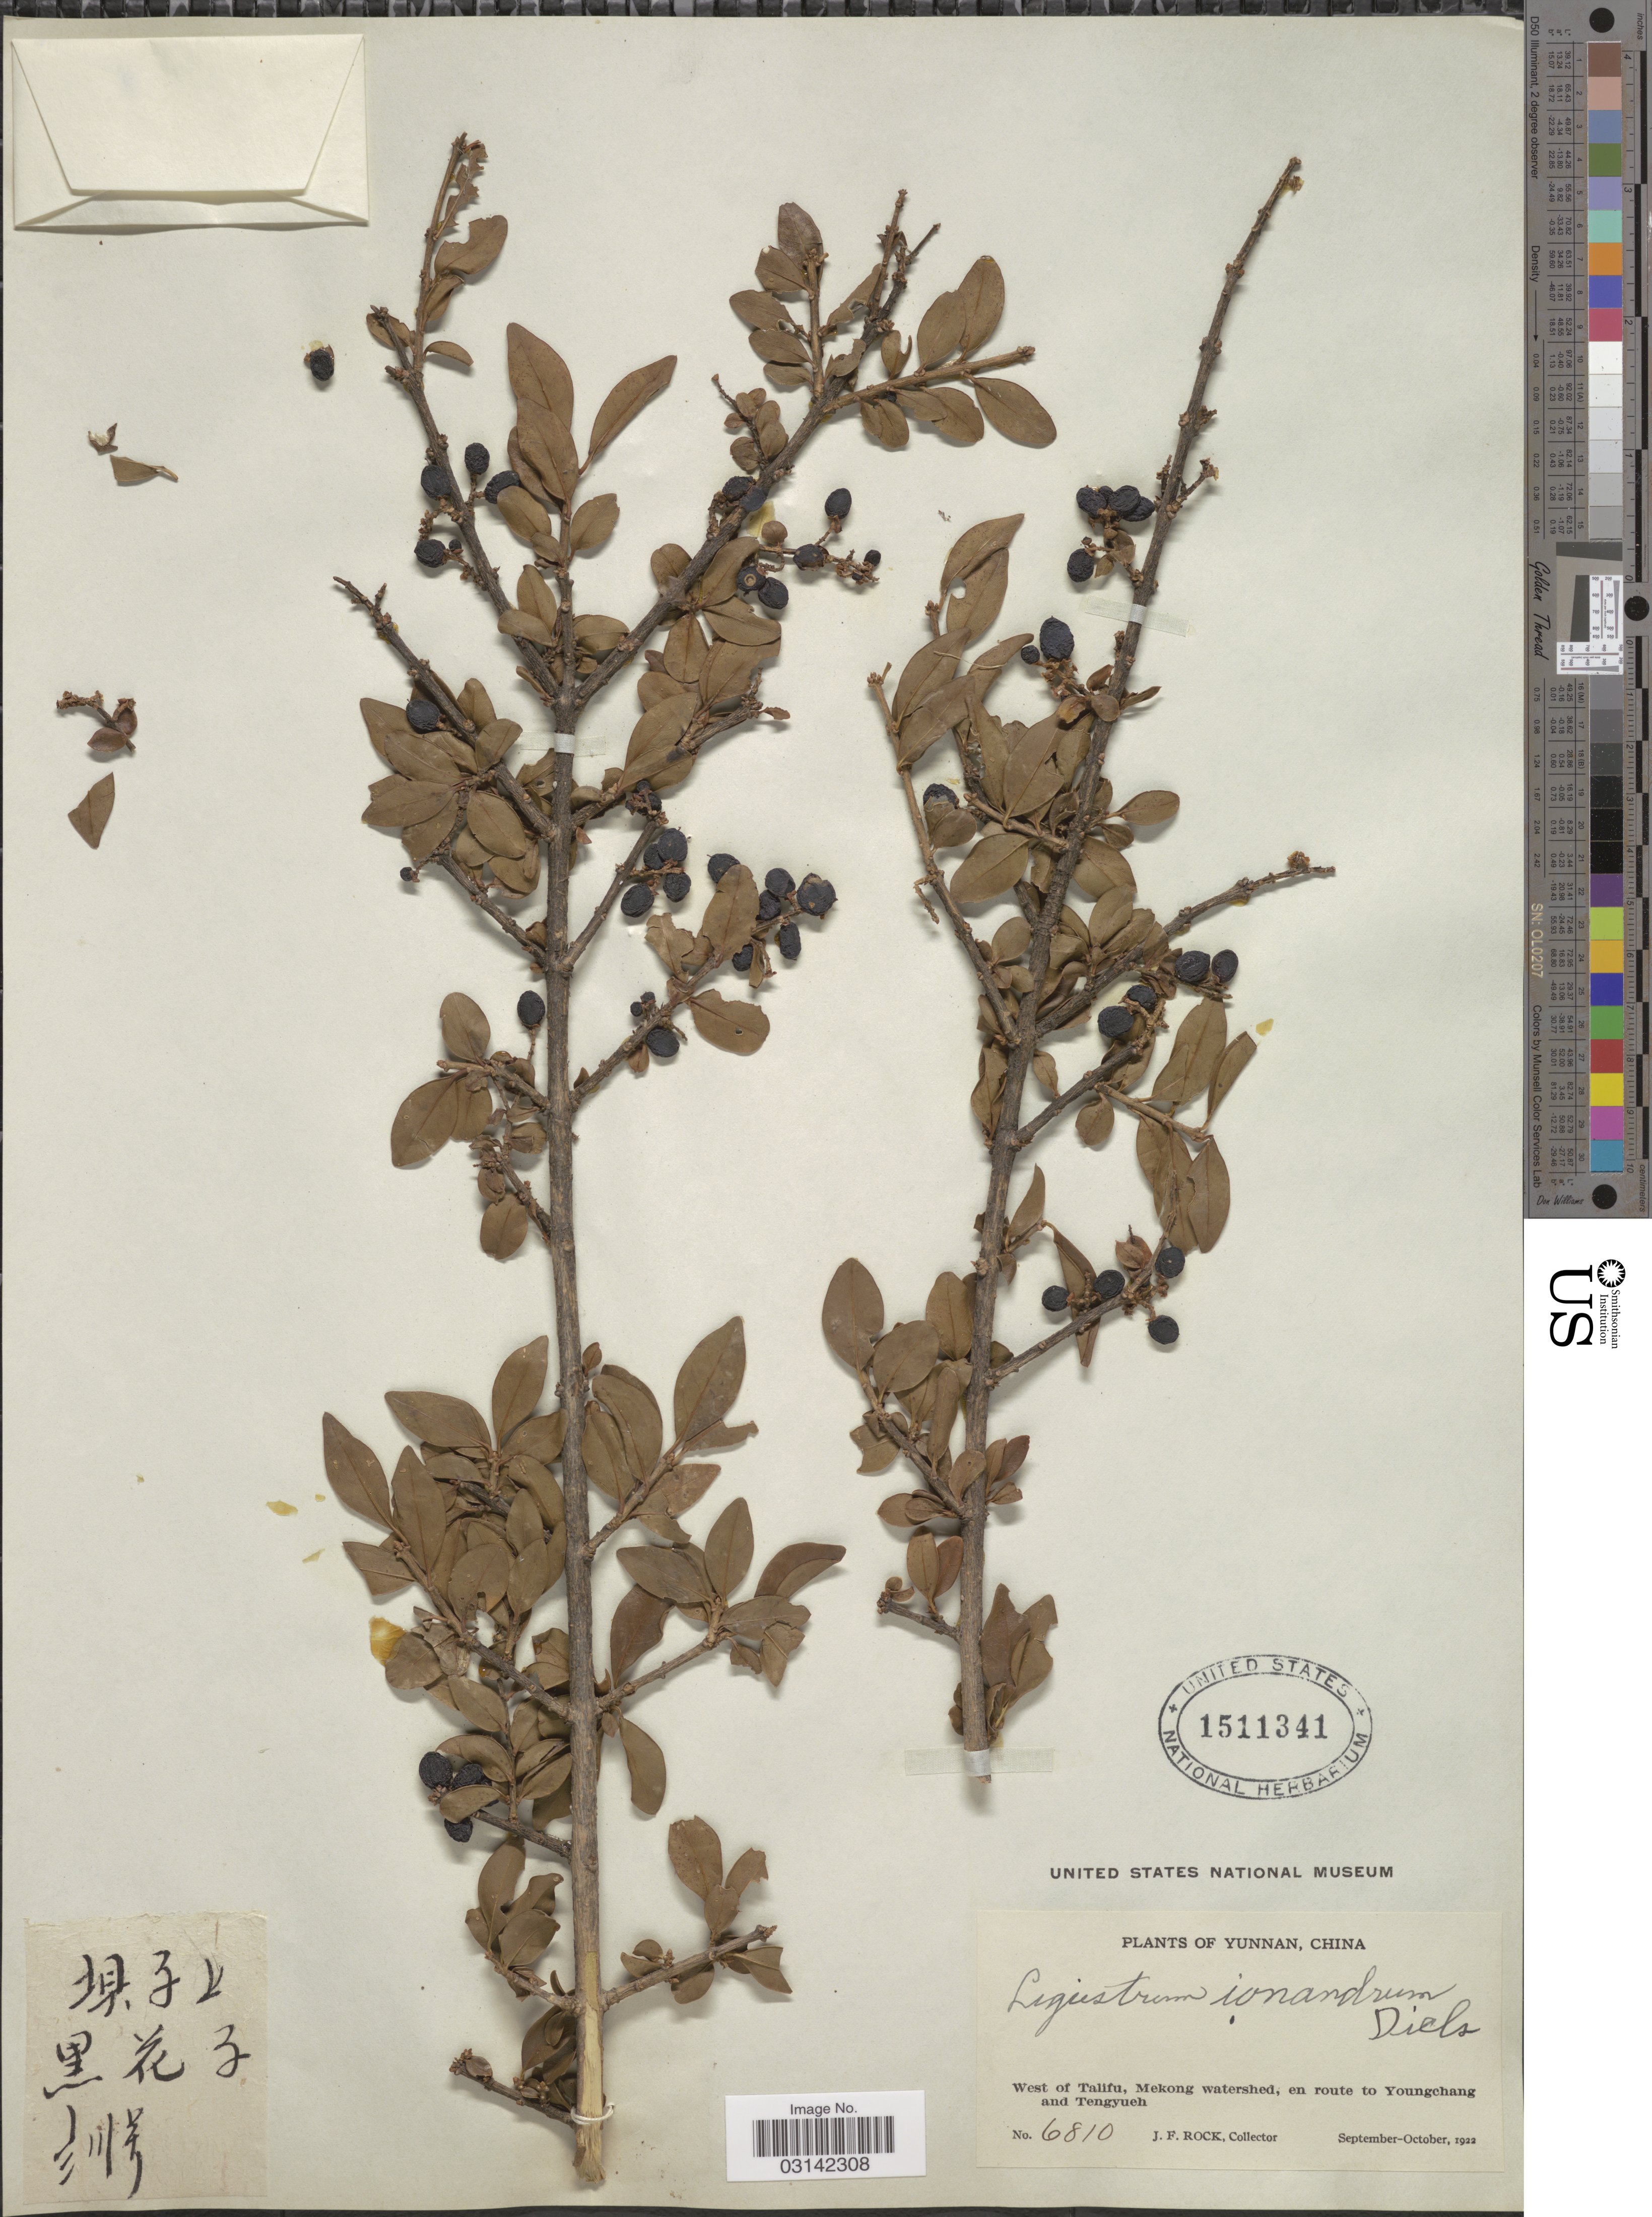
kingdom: Plantae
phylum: Tracheophyta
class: Magnoliopsida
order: Lamiales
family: Oleaceae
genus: Ligustrum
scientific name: Ligustrum ionandrum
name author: Diels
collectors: J. Rock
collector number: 6810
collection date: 1922-09/1922-10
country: China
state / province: Yunnan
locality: West of Talifu, Mekong watershed, en route to Youngchang and Tengyueh.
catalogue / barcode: US 1511341